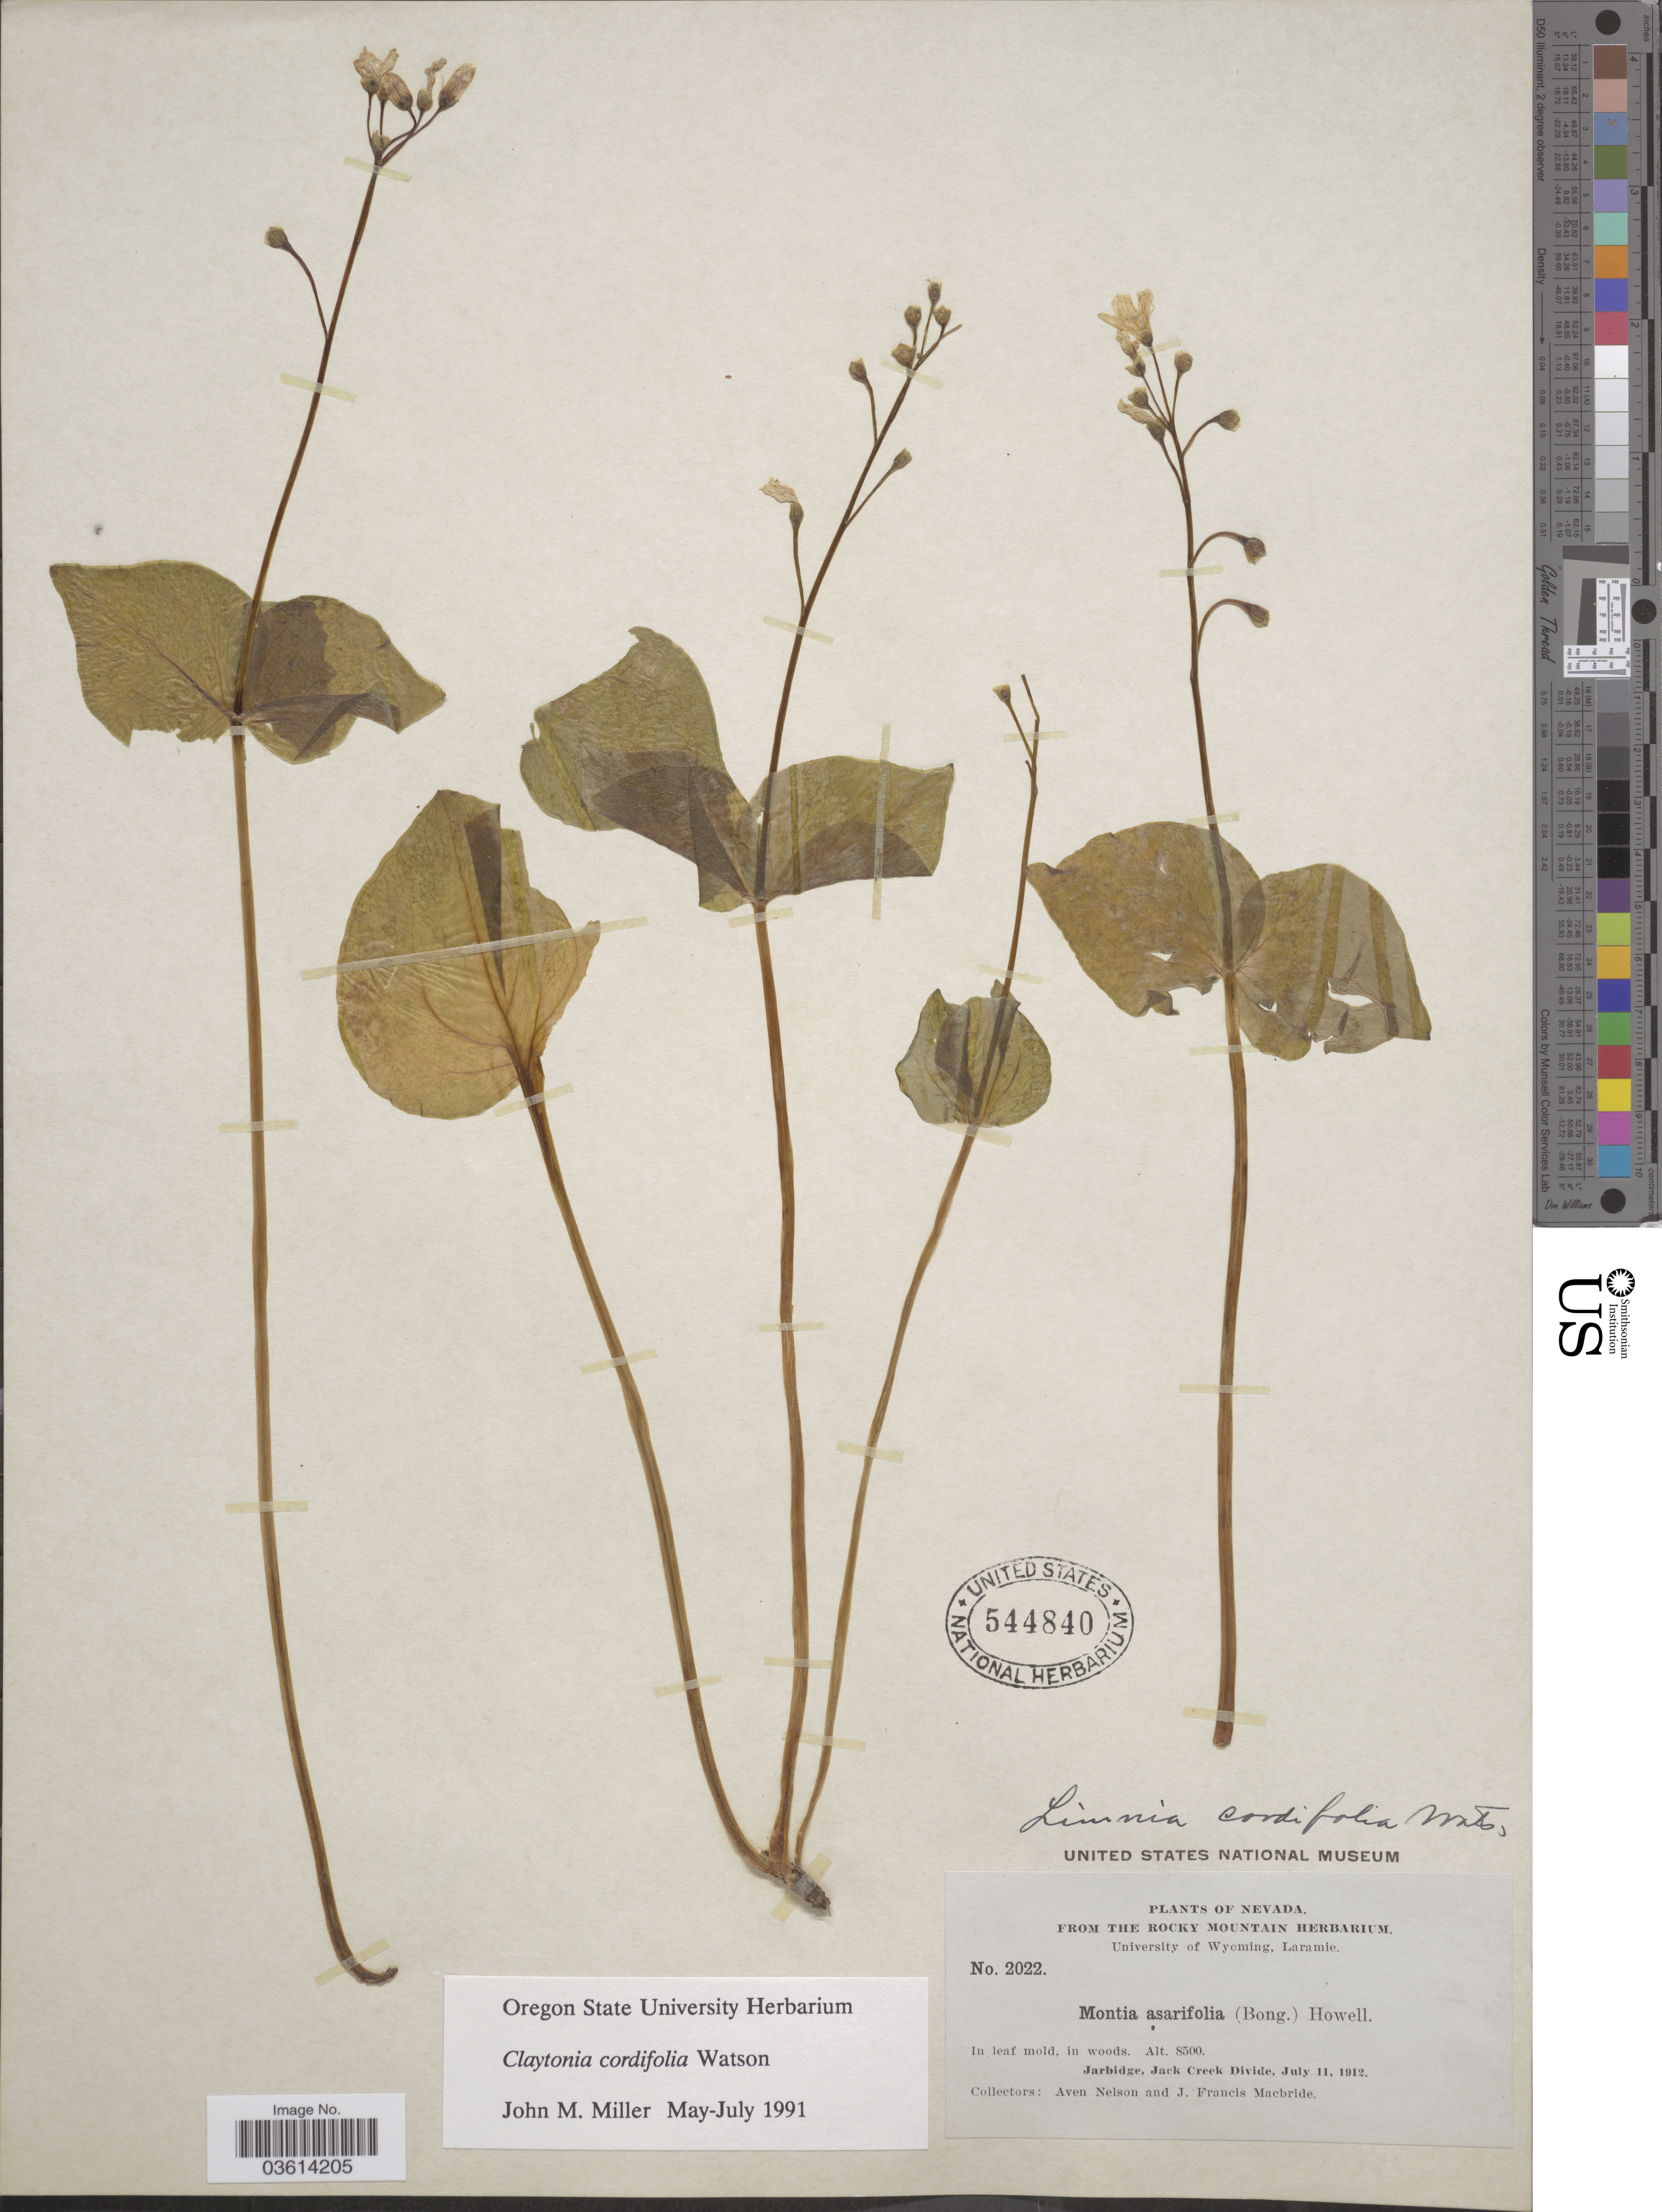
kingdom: Plantae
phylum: Tracheophyta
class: Magnoliopsida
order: Caryophyllales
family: Montiaceae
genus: Claytonia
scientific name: Claytonia cordifolia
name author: S. Watson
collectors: A. Nelson & J. F. Macbride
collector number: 2022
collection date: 1912-07-11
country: United States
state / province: Nevada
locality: Jarbidge, Jack Creek Divide.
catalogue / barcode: US 544840